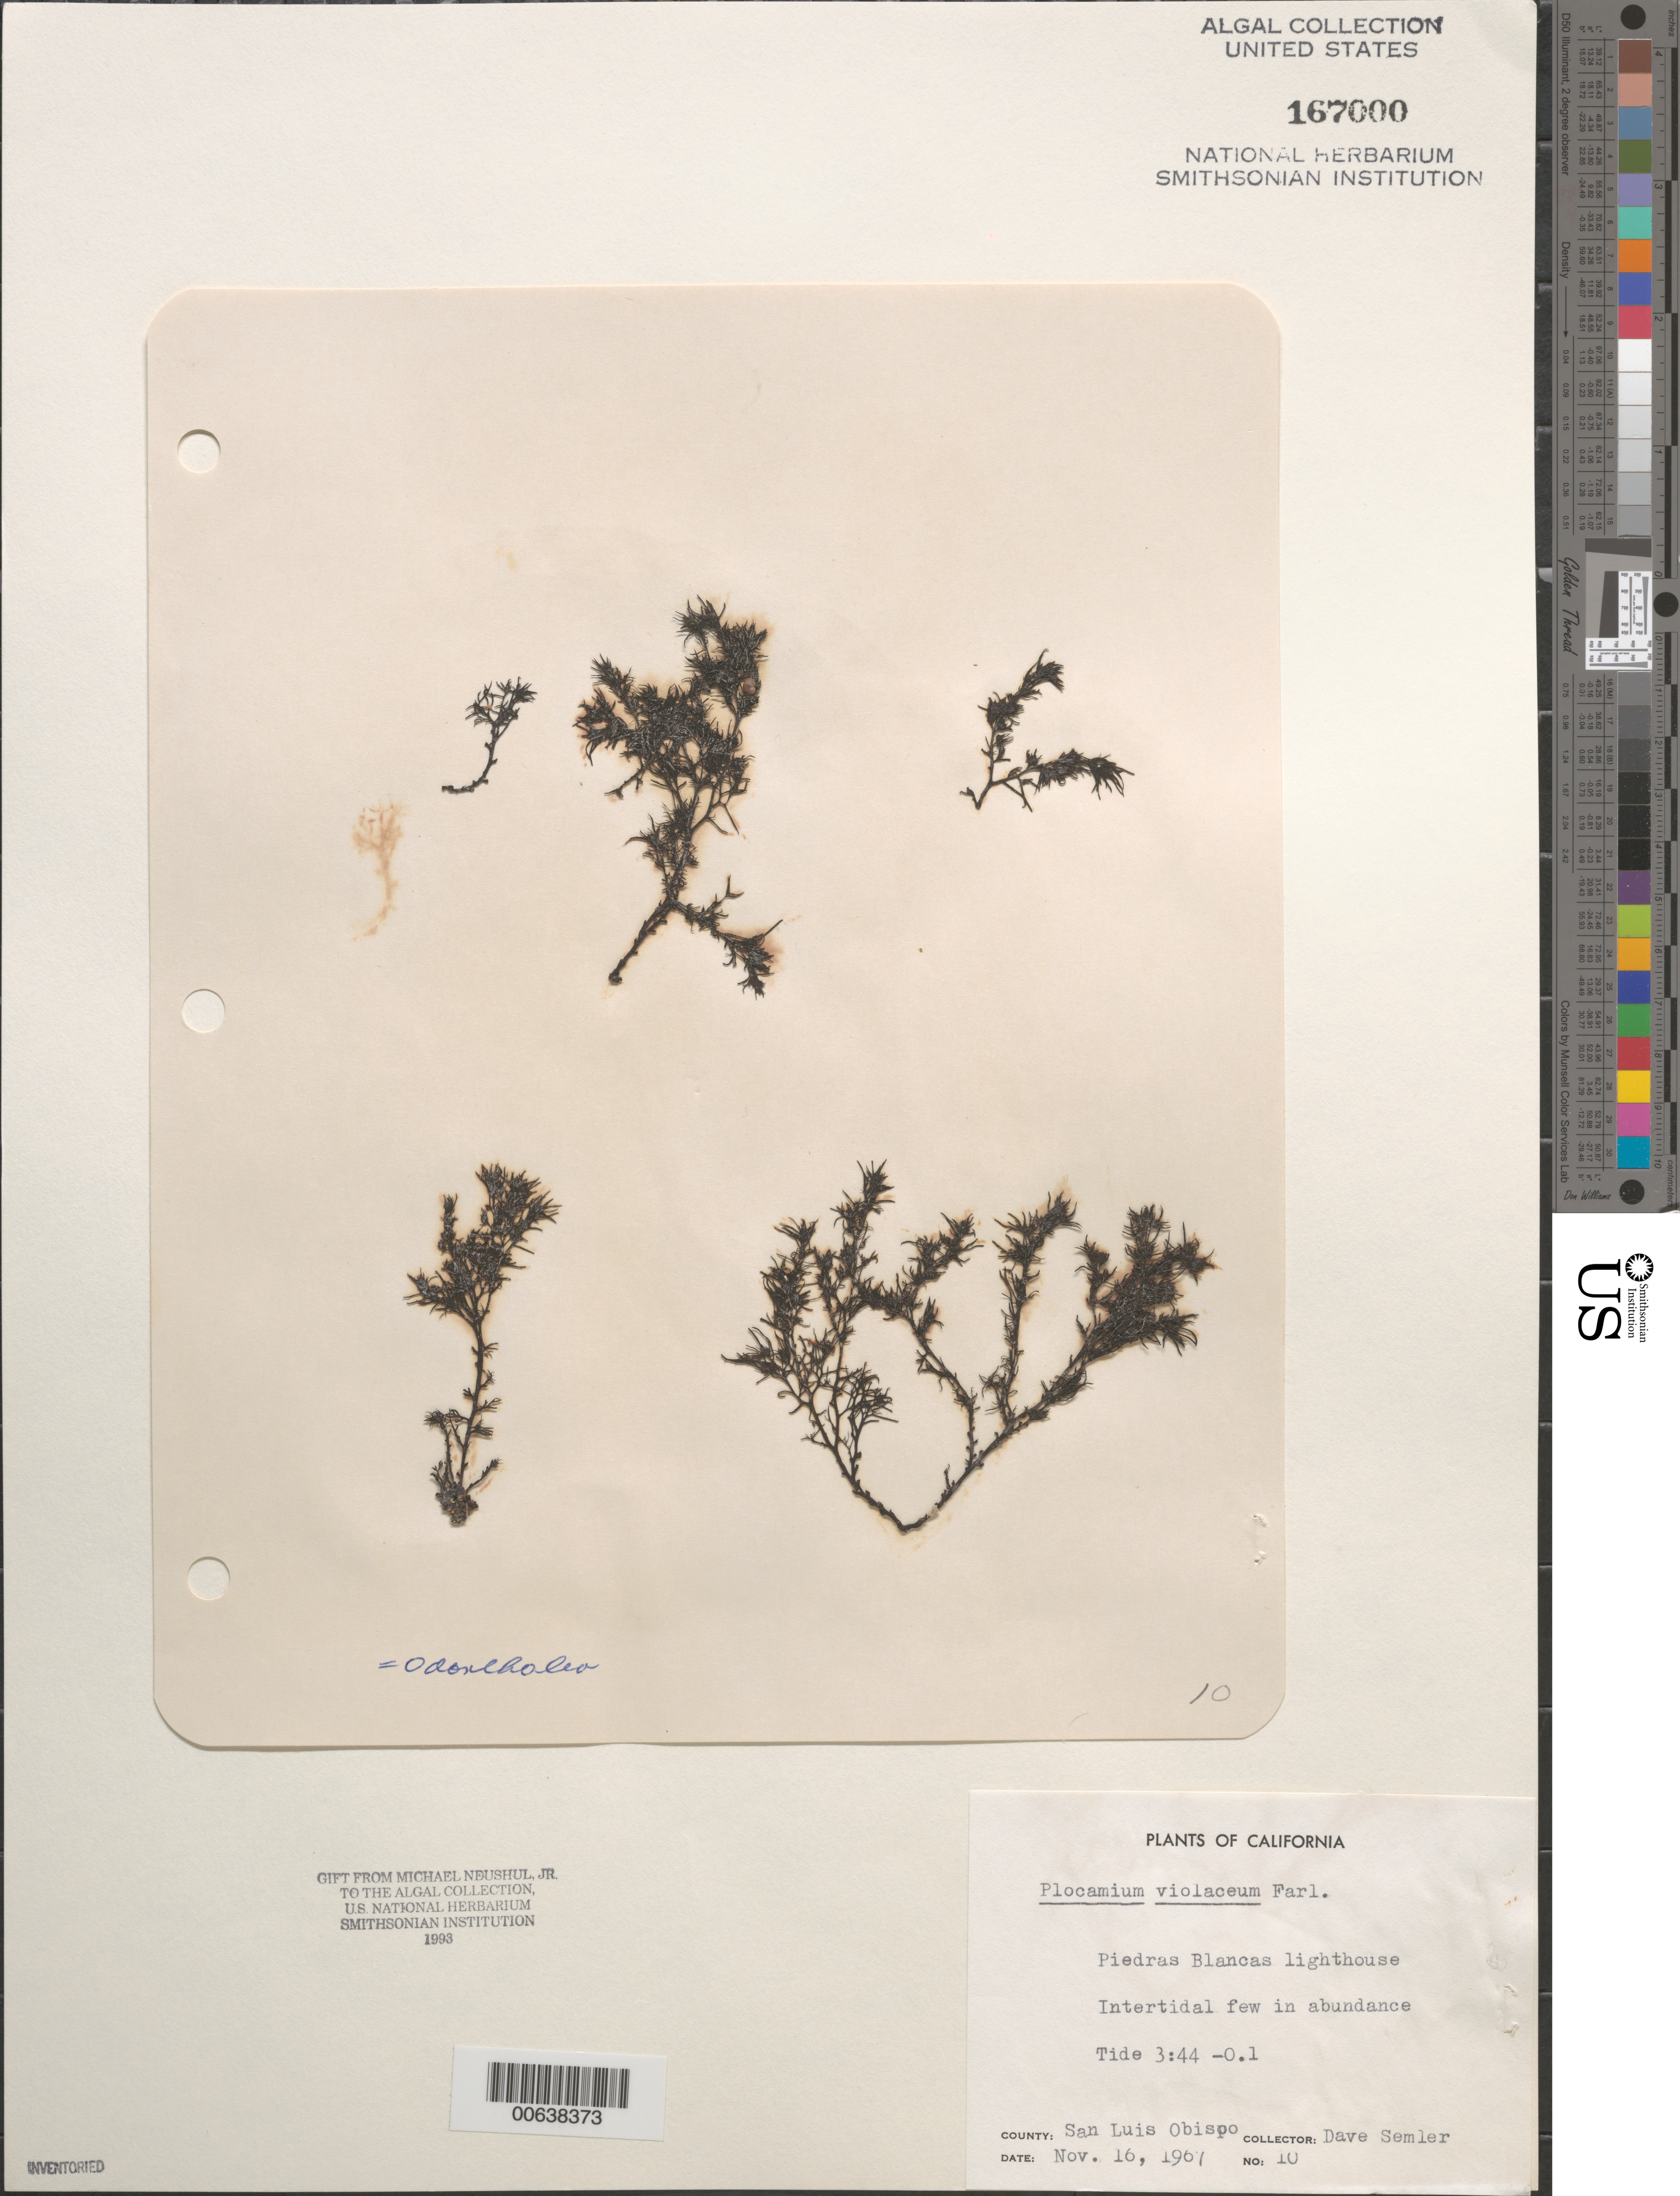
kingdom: Plantae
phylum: Rhodophyta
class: Florideophyceae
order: Ceramiales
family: Rhodomelaceae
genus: Odonthalia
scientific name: Odonthalia sp.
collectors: D. Semler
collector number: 10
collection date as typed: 16 Nov 1967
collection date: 1967-11-16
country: United States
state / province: California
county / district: San Luis Obispo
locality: Piedras Blancas lighthouse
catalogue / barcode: US 167000